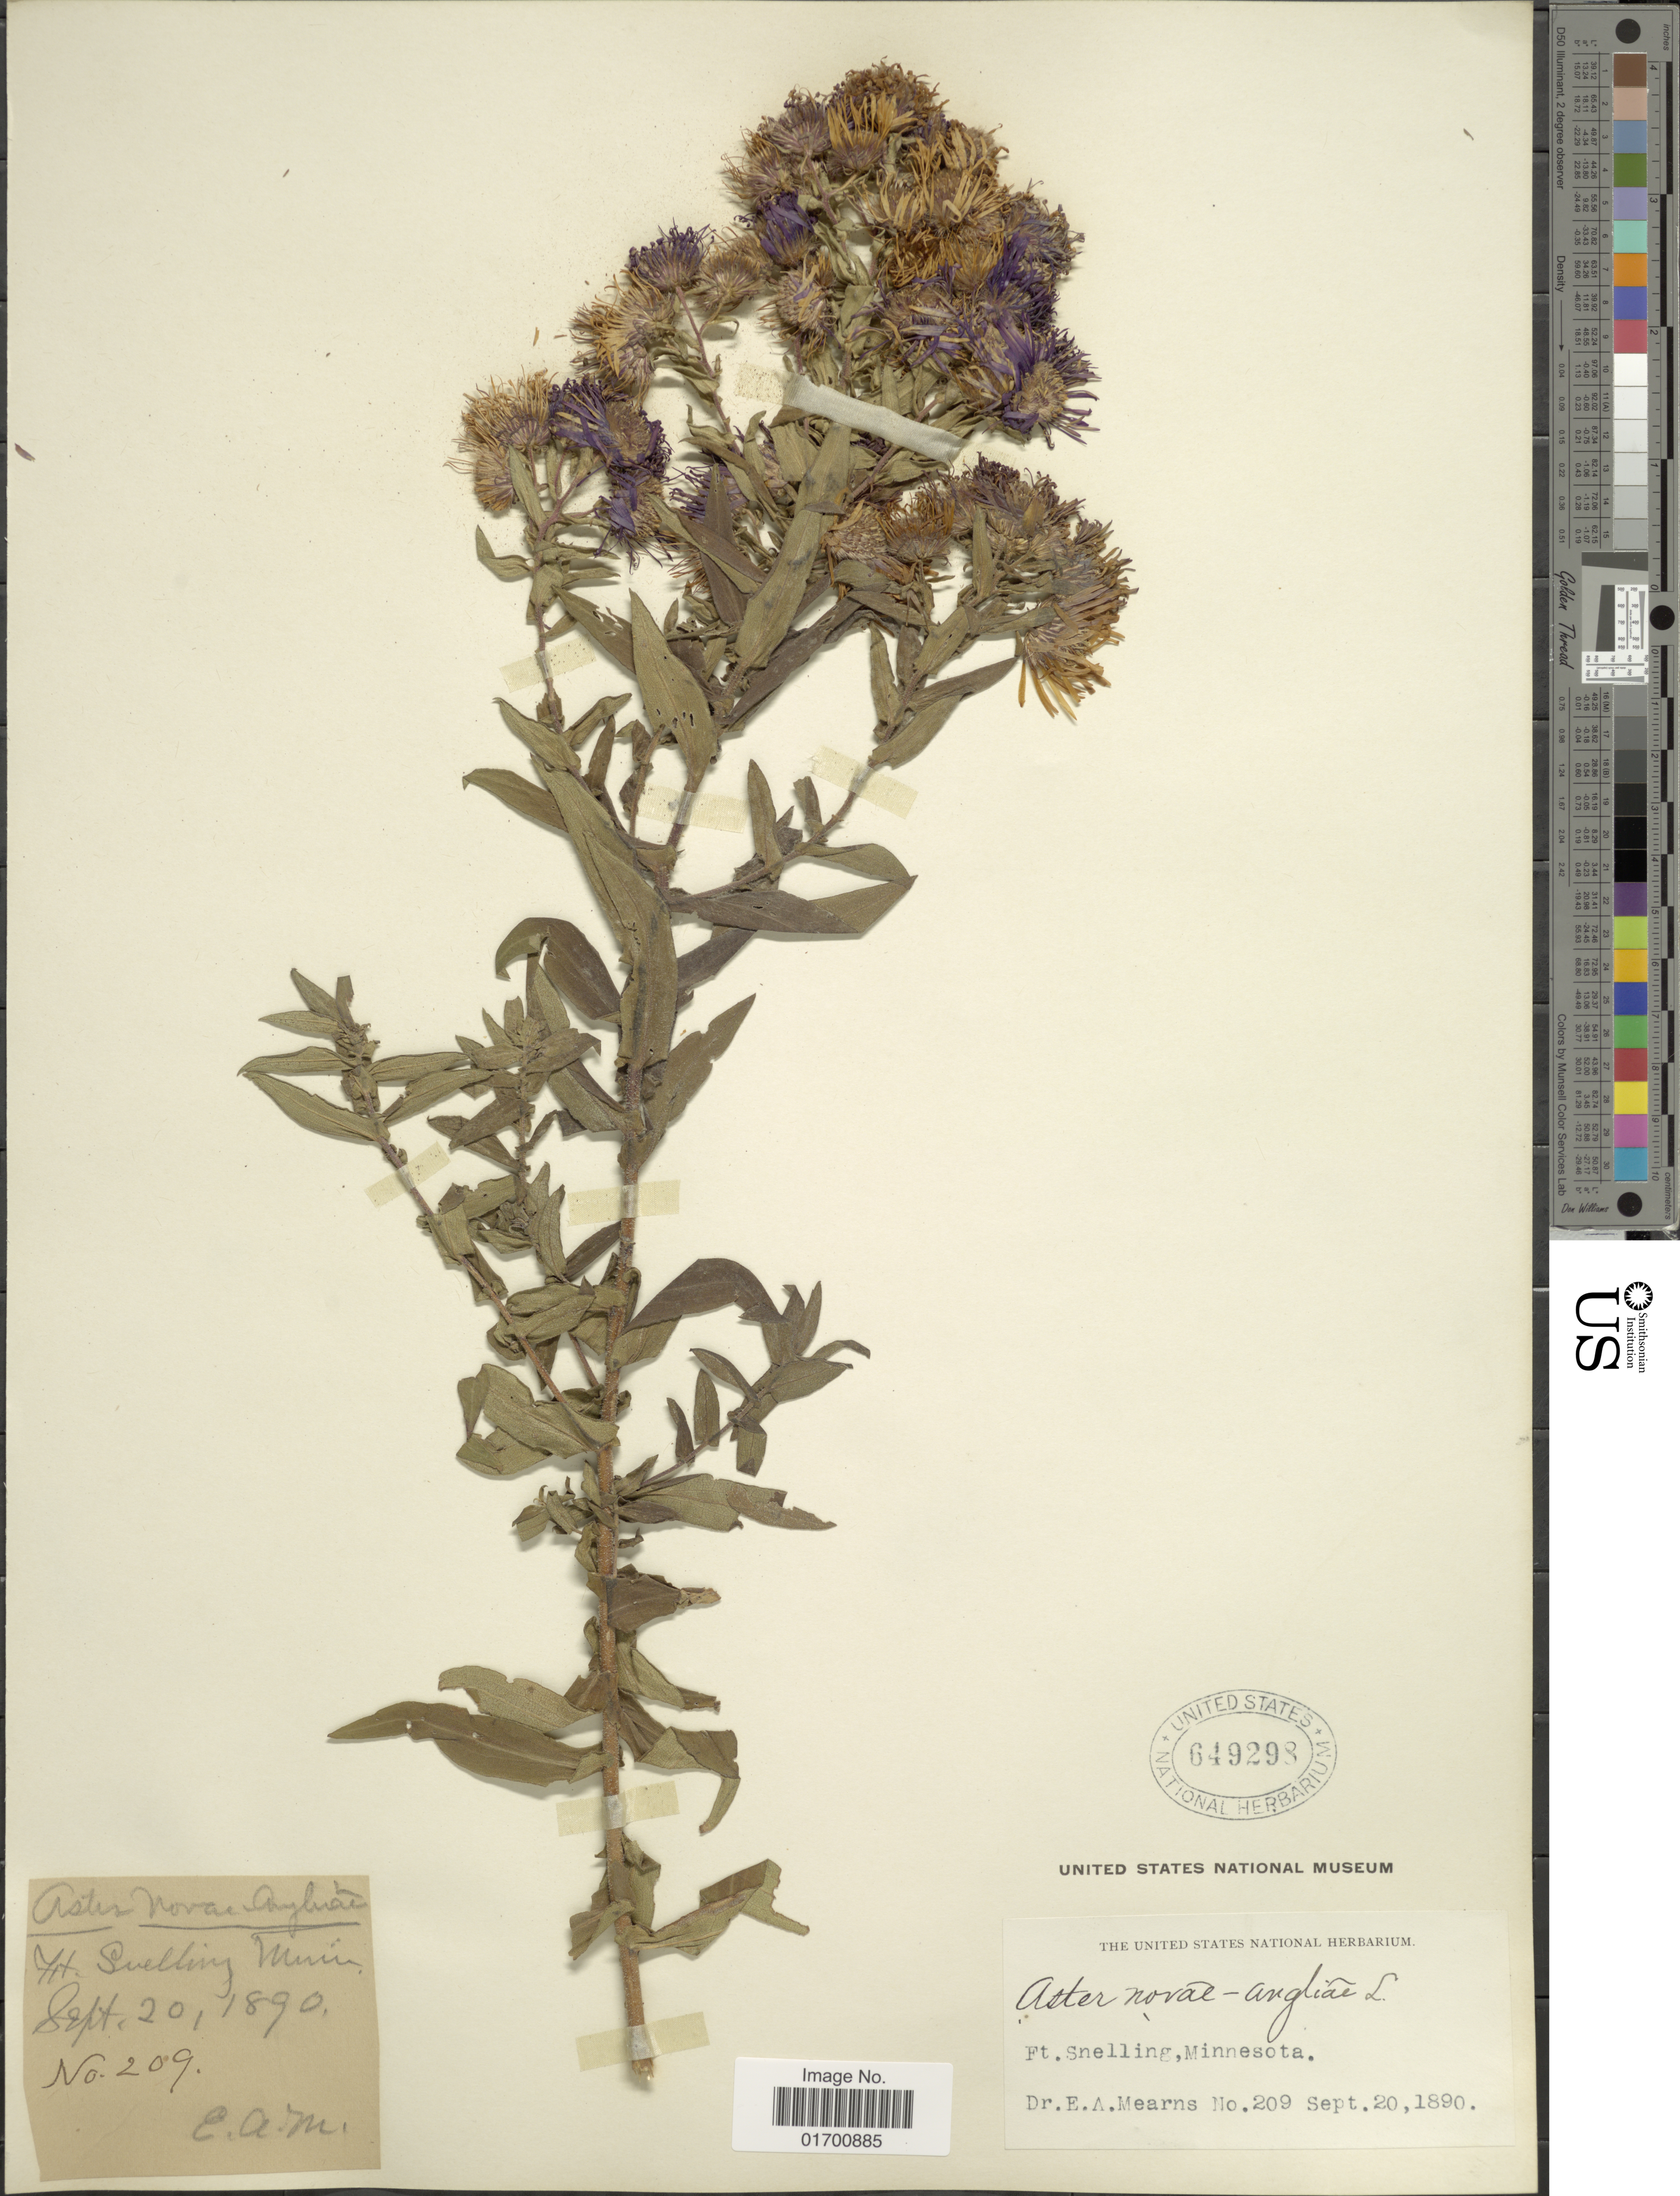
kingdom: Plantae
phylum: Tracheophyta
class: Magnoliopsida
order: Asterales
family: Asteraceae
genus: Symphyotrichum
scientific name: Symphyotrichum novae-angliae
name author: (L.) G.L. Nesom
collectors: E. A. Mearns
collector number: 209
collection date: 1890-09-20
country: United States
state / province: Minnesota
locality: Ft. Snelling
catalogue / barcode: US 649298